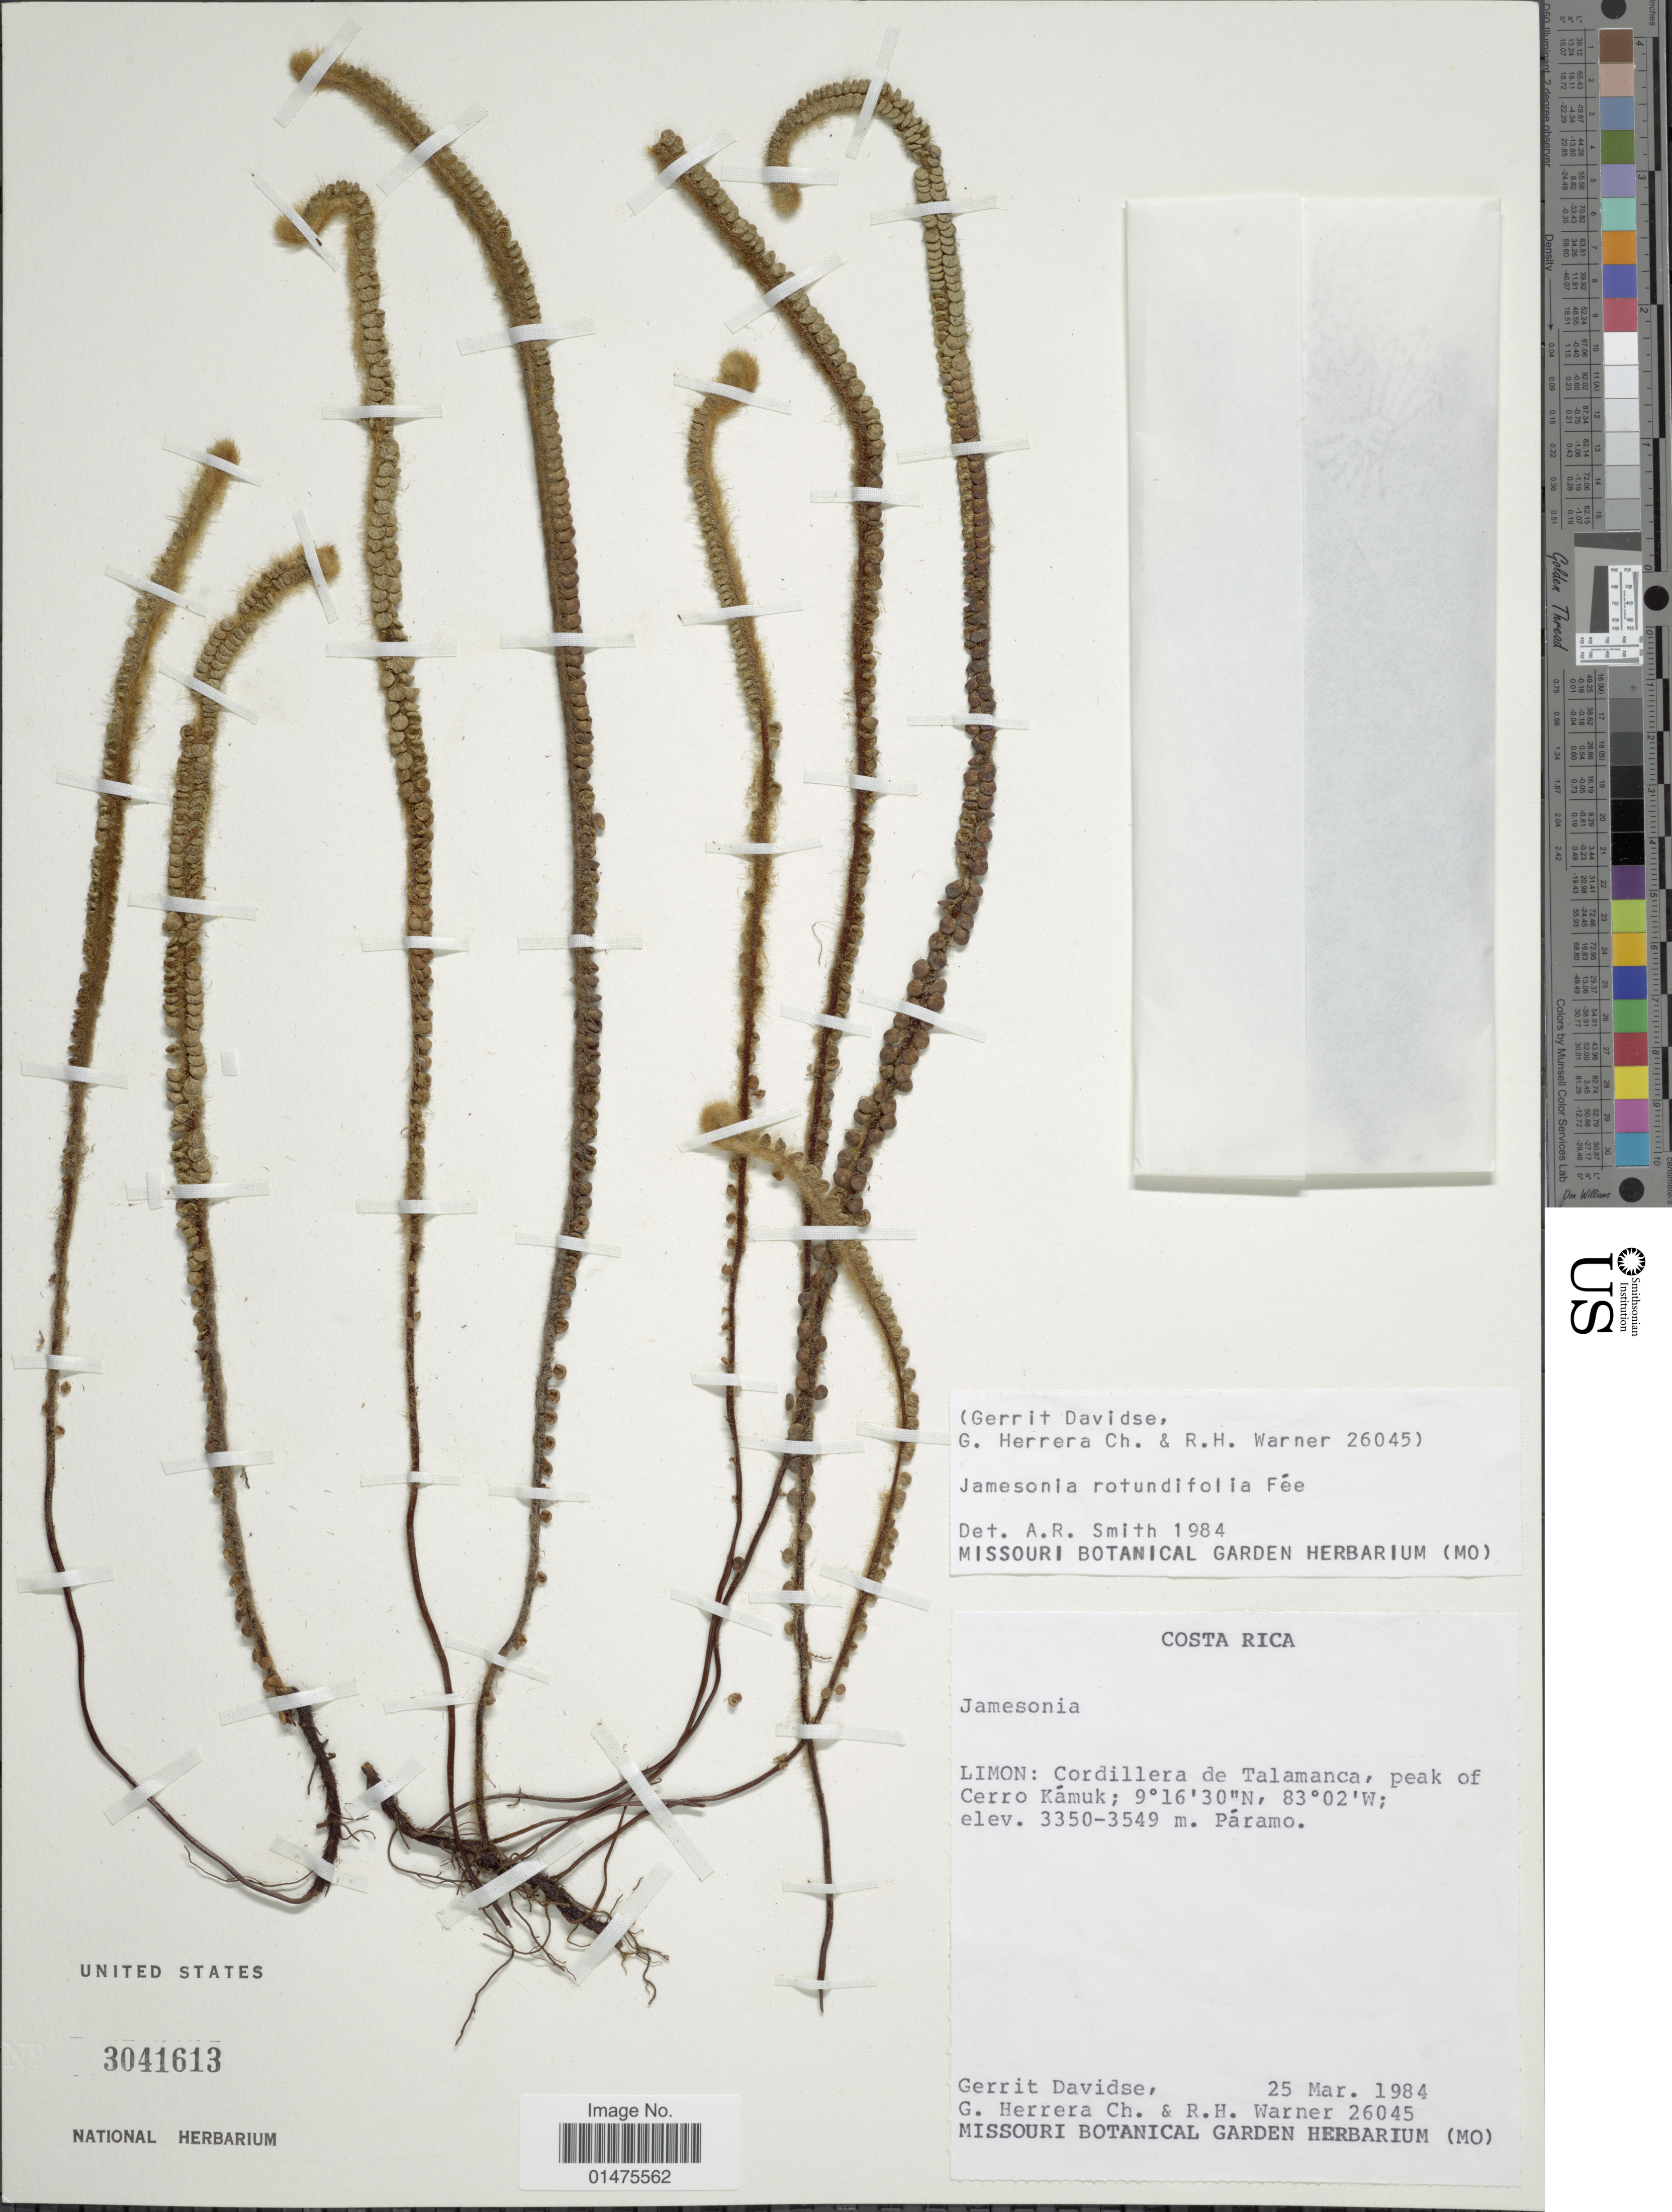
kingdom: Plantae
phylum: Tracheophyta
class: Polypodiopsida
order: Polypodiales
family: Pteridaceae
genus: Jamesonia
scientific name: Jamesonia rotundifolia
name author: Fée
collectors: G. Davidse, G. Herrera Ch. & R. H. Warner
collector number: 26045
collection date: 1984-03-25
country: Costa Rica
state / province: Limón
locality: Cordillera de Talamanca, peak of Cerro Kámuk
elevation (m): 3350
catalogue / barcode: US 3041613